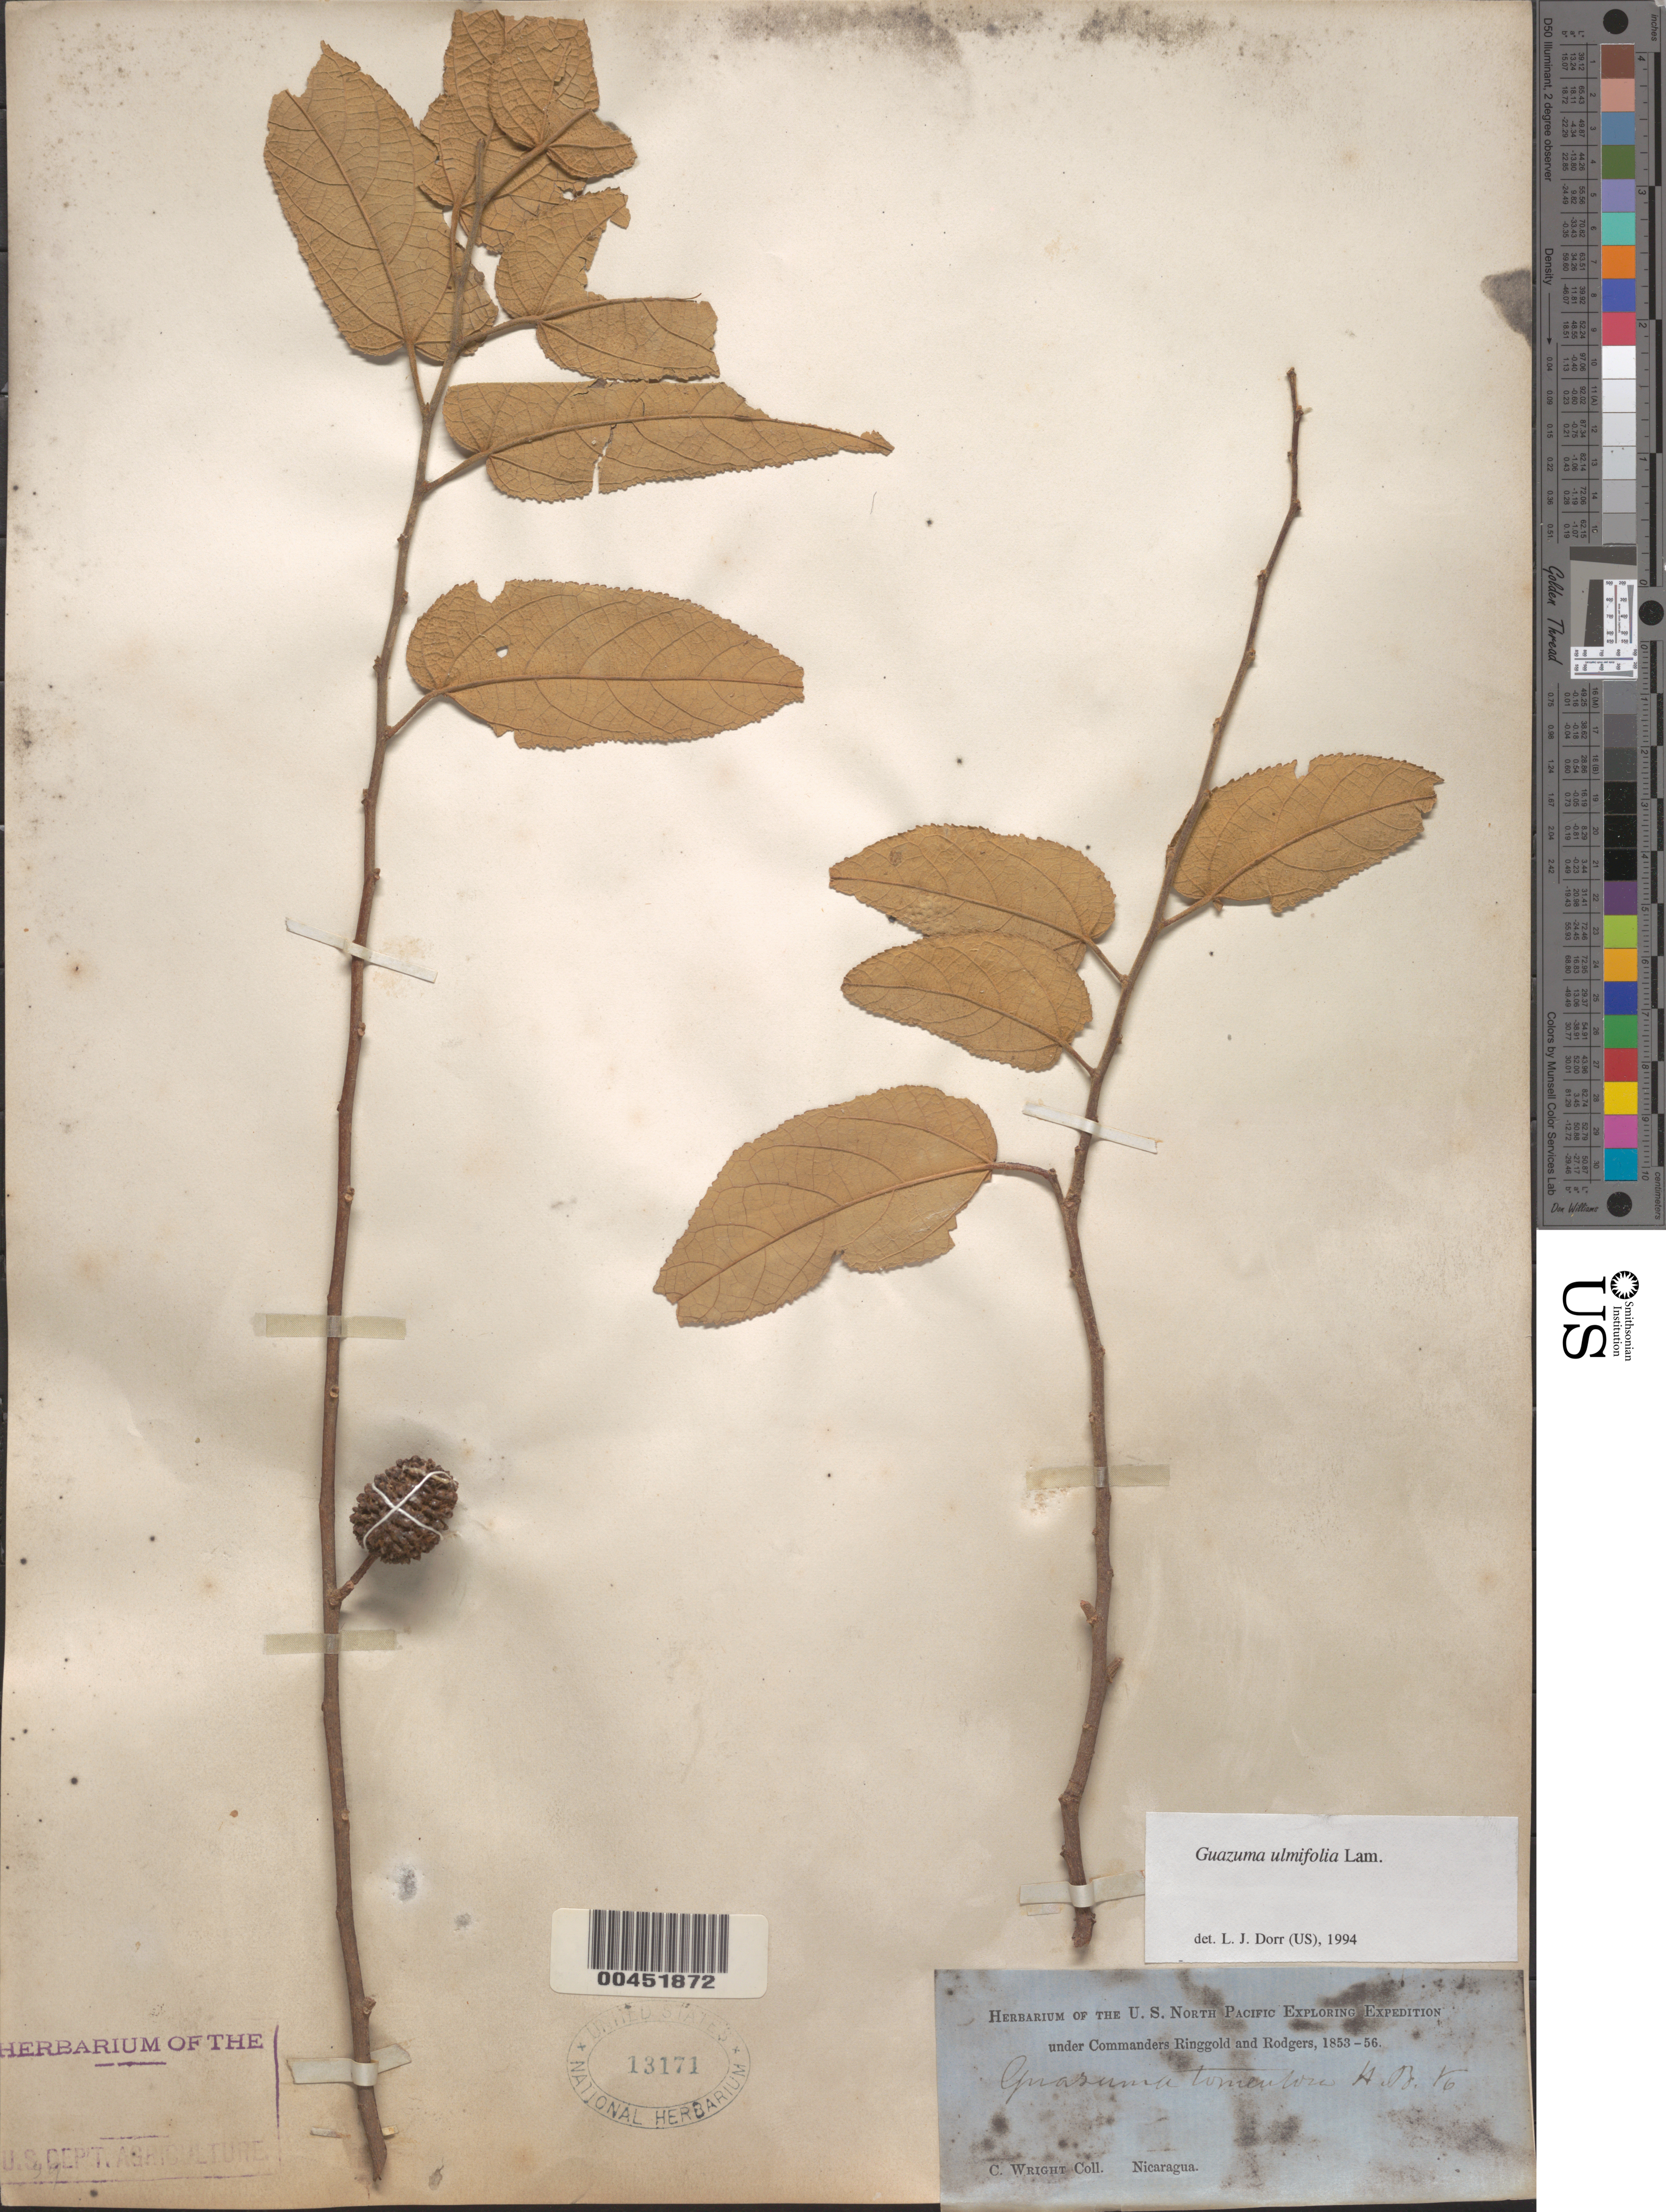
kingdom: Plantae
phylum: Tracheophyta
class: Magnoliopsida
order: Malvales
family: Malvaceae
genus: Guazuma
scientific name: Guazuma ulmifolia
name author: Lam.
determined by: Dorr, L. J., (BOT), Smithsonian Institution - National Museum of Natural History (UNITED STATES)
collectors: C. Wright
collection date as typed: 1853 to -- --- 1856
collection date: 1853/1856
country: Nicaragua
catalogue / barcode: US 13171